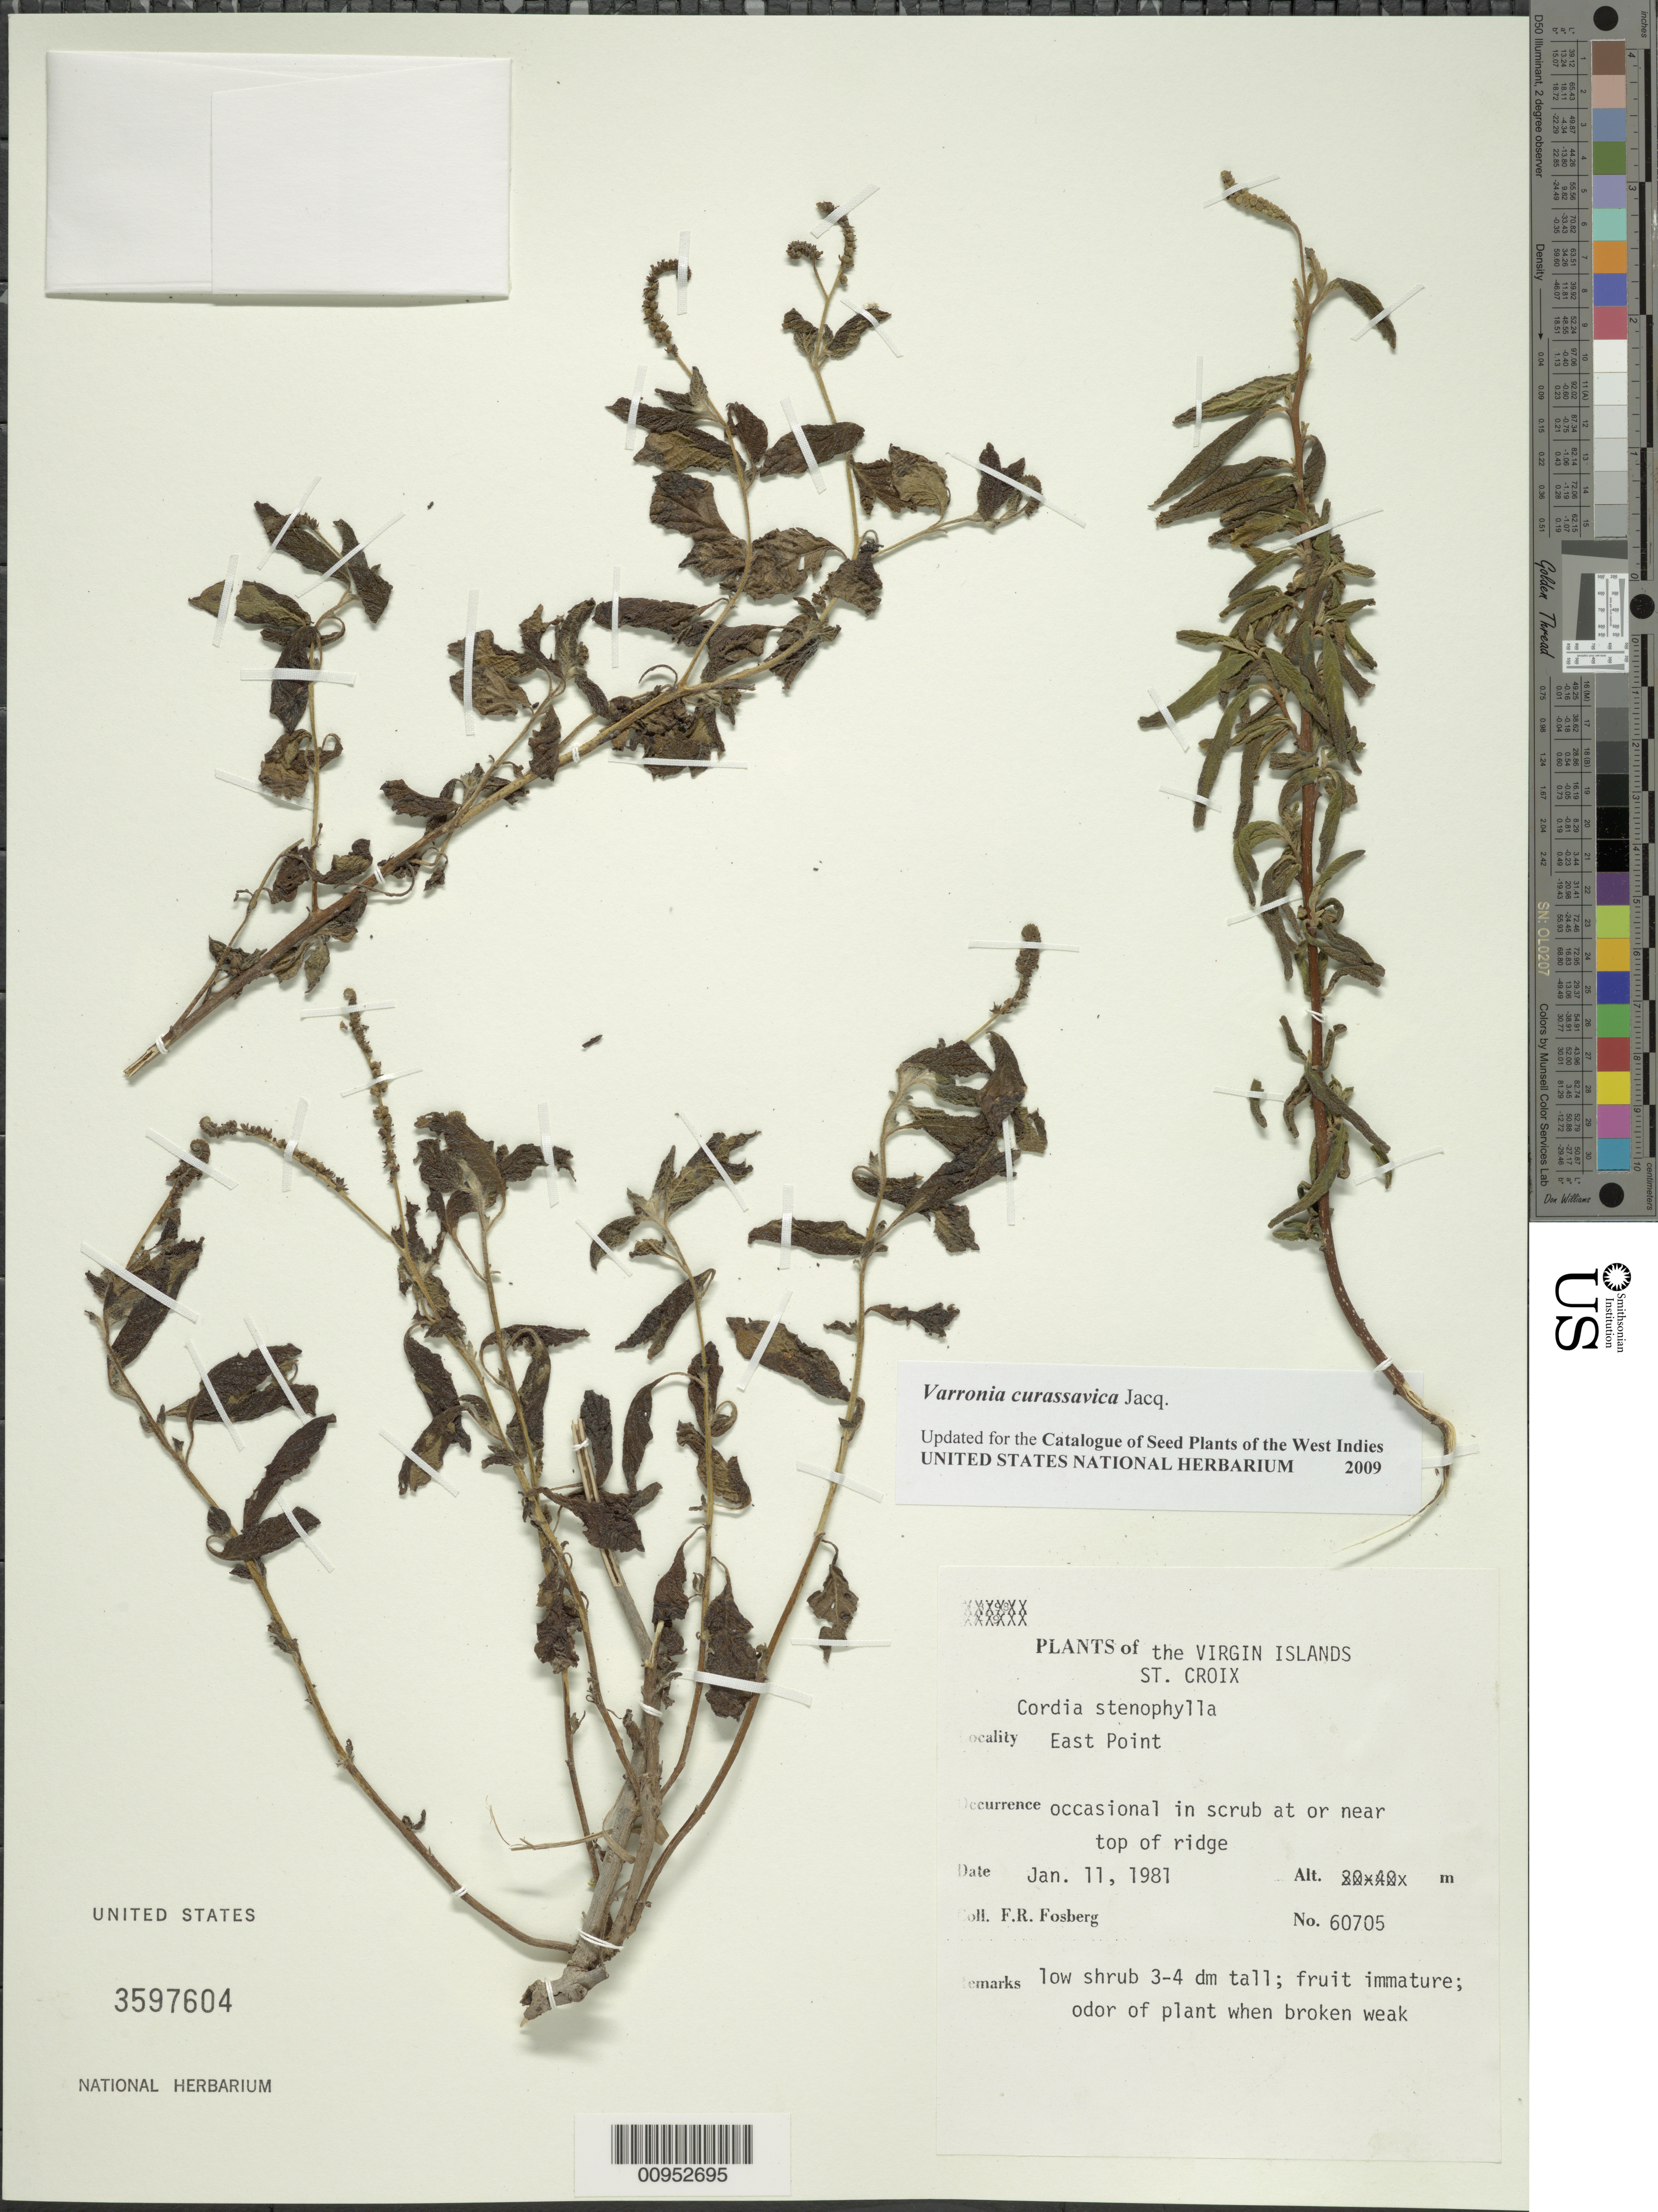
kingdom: Plantae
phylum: Tracheophyta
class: Magnoliopsida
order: Boraginales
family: Cordiaceae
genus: Varronia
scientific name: Varronia curassavica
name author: Jacq.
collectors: F. R. Fosberg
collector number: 60705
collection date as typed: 11 Jan 1981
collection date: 1981-01-11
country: U.S. Virgin Islands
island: St. Croix I.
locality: East Point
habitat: Occasional in scrub at or near top of ridge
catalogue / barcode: US 3597604